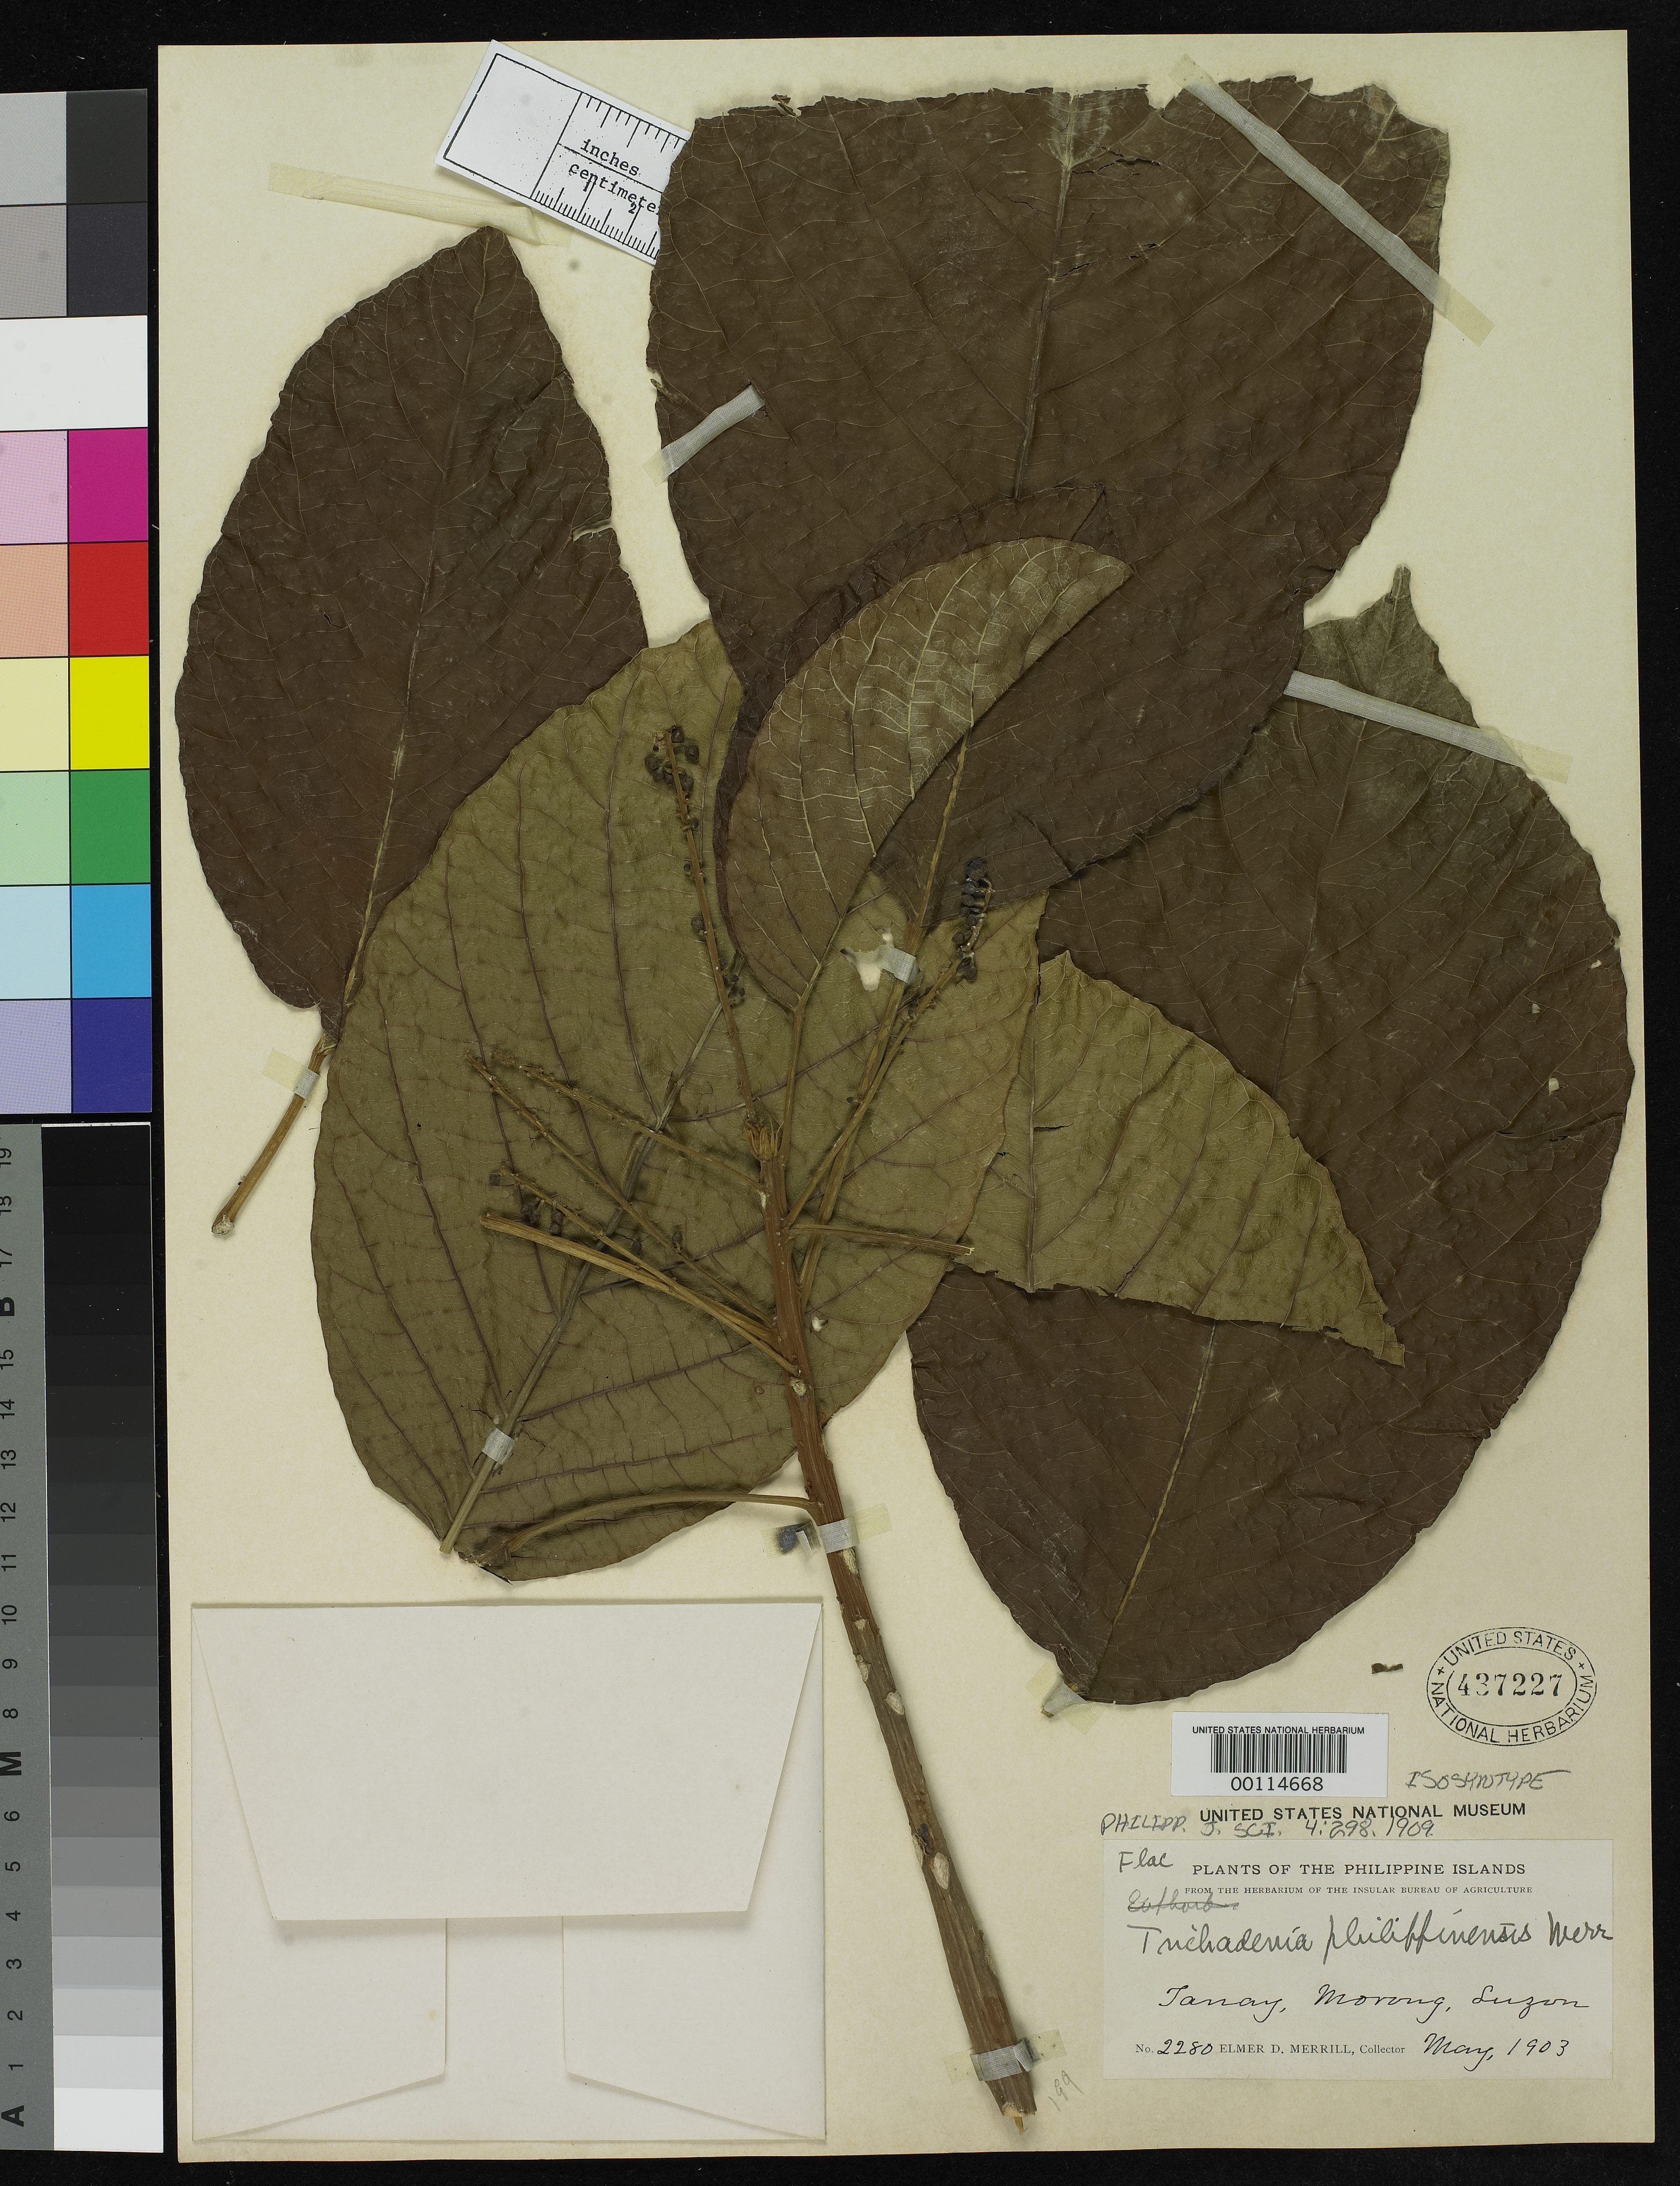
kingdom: Plantae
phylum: Tracheophyta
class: Magnoliopsida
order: Malpighiales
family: Achariaceae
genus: Trichadenia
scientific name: Trichadenia philippinensis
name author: Merr.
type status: Syntype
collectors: E. D. Merrill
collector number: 2280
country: Philippines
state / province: Calabarzon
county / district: Rizal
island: Luzon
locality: Tanay.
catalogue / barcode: US 437227